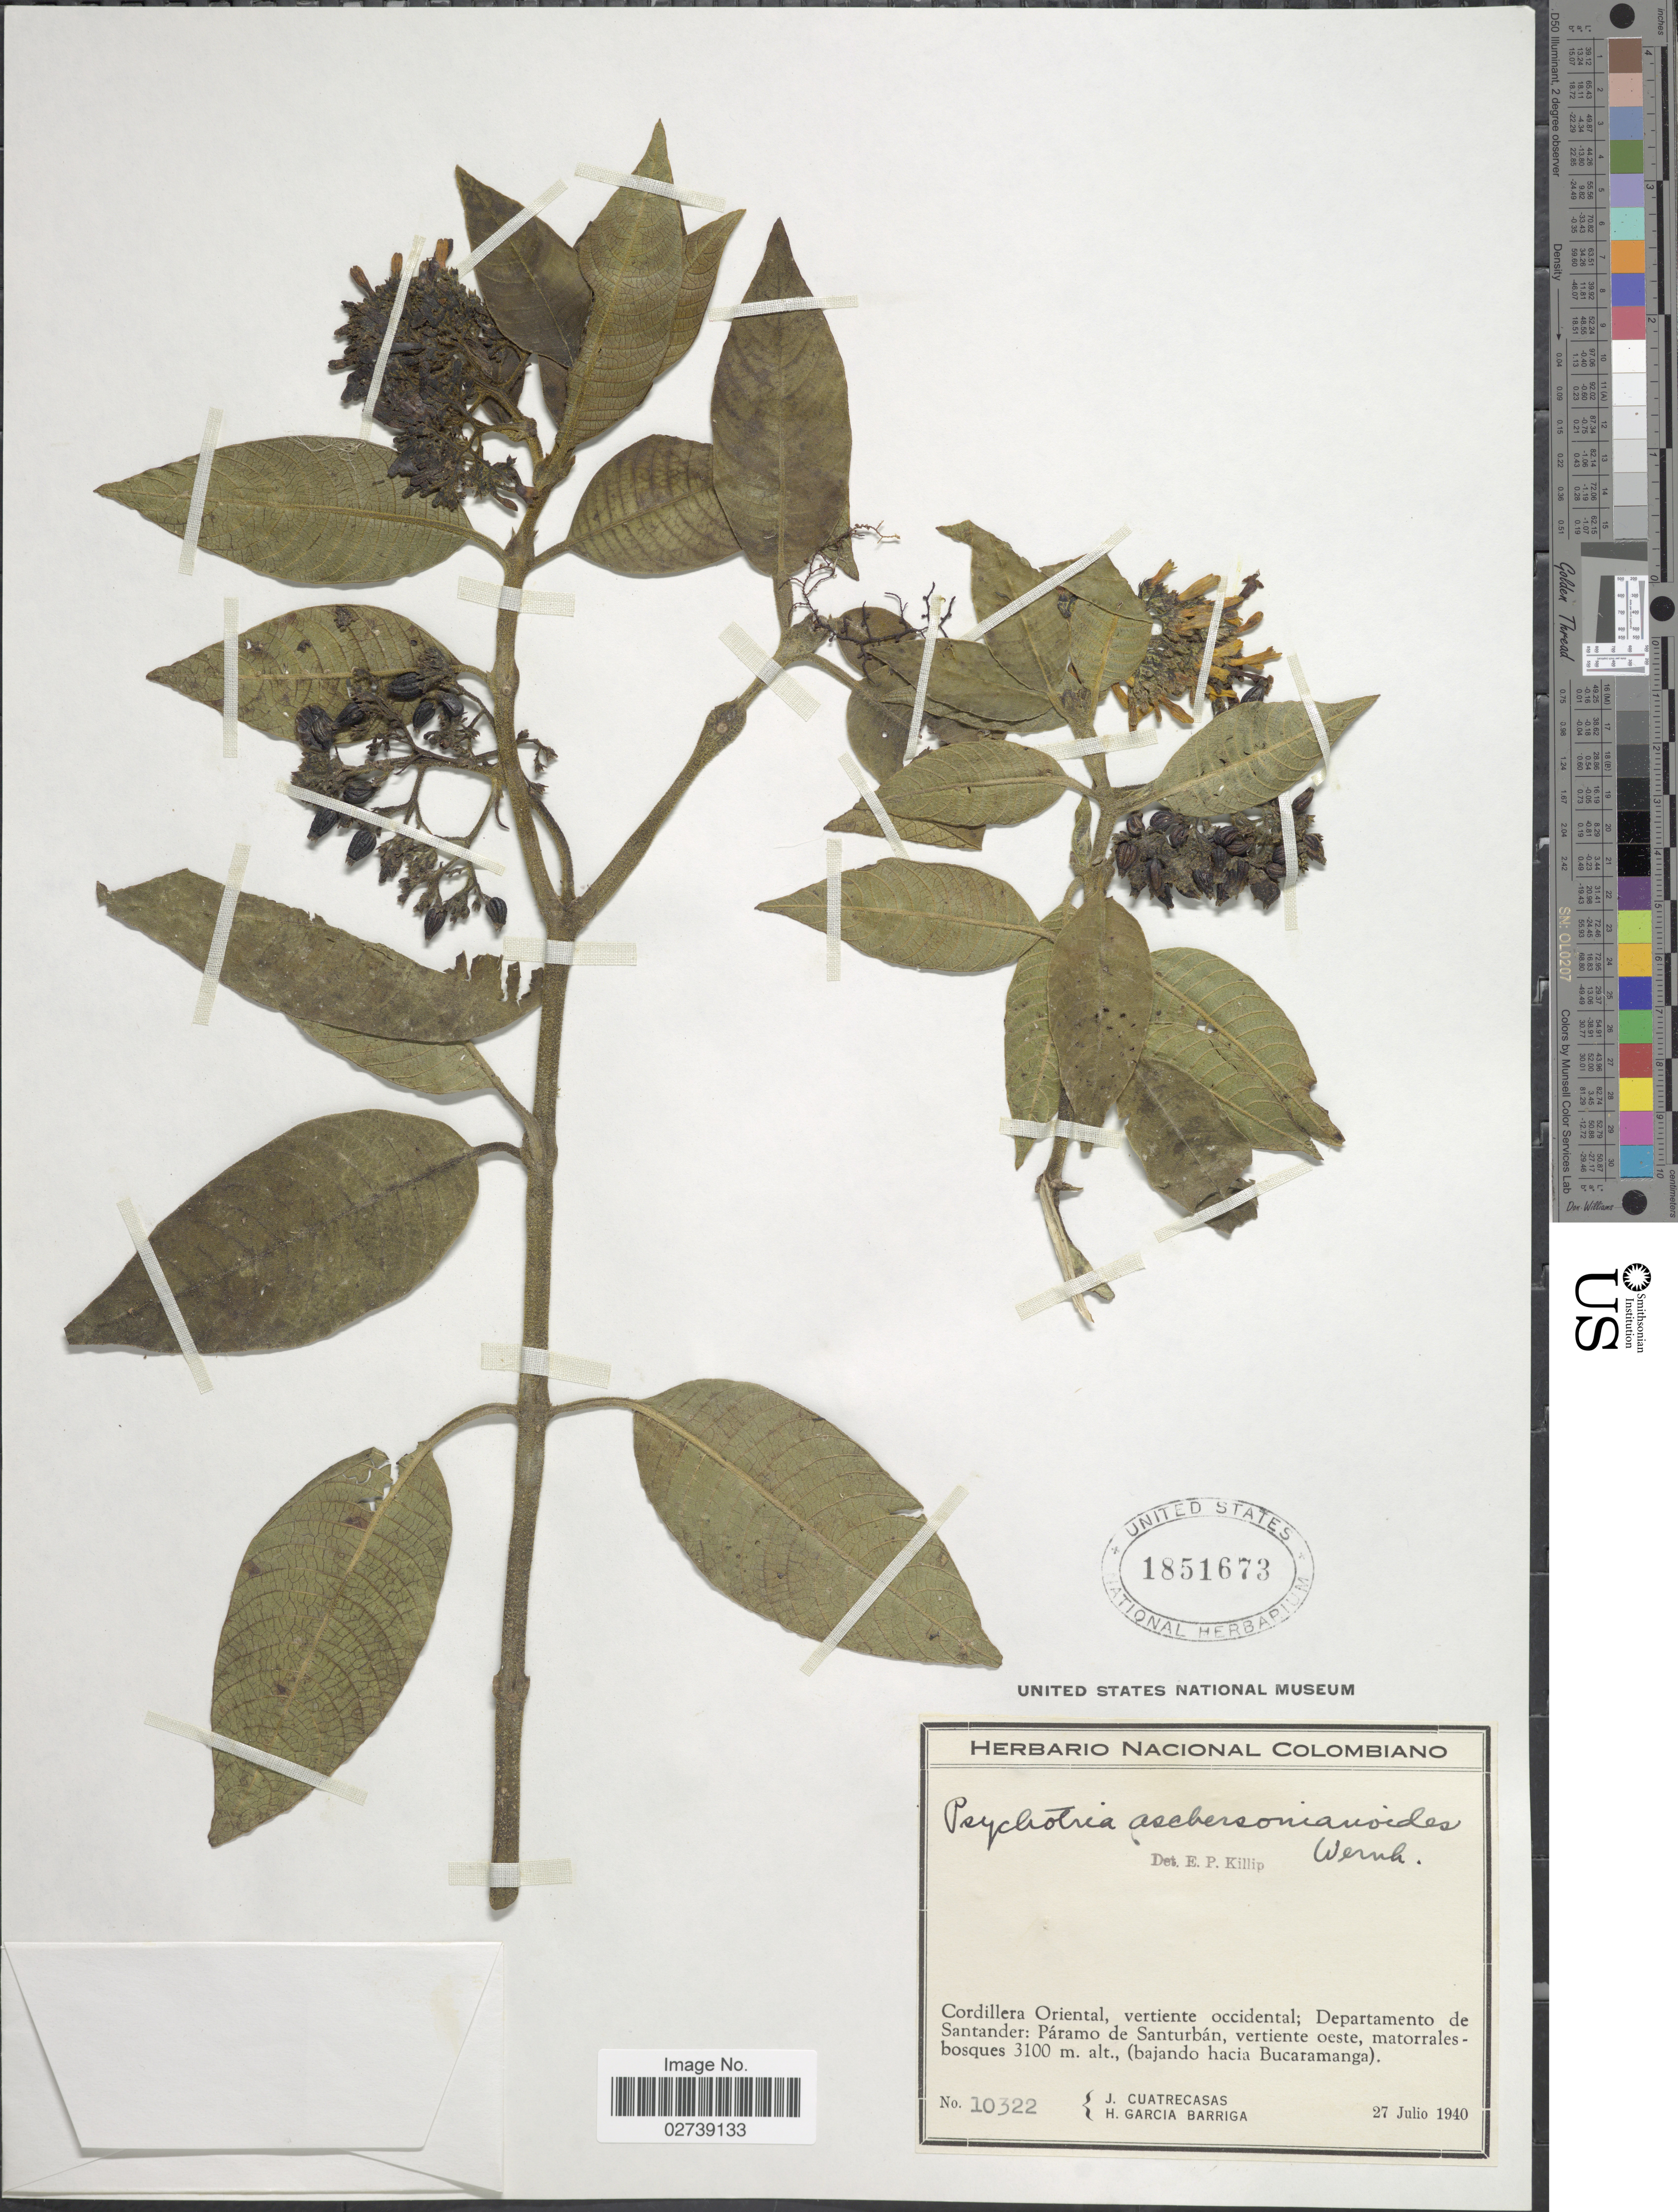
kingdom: Plantae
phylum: Tracheophyta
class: Magnoliopsida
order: Gentianales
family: Rubiaceae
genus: Palicourea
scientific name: Palicourea aschersonianoides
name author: Steyerm.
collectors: J. Cuatrecasas & H. García Barriga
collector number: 10322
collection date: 1940-07-27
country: Colombia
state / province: Santander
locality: Cordillera Oriental, vertiente occidental; Departamento de Santander; Páramo de Santurbán, vertiente oeste.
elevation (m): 3100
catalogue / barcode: US 1851673